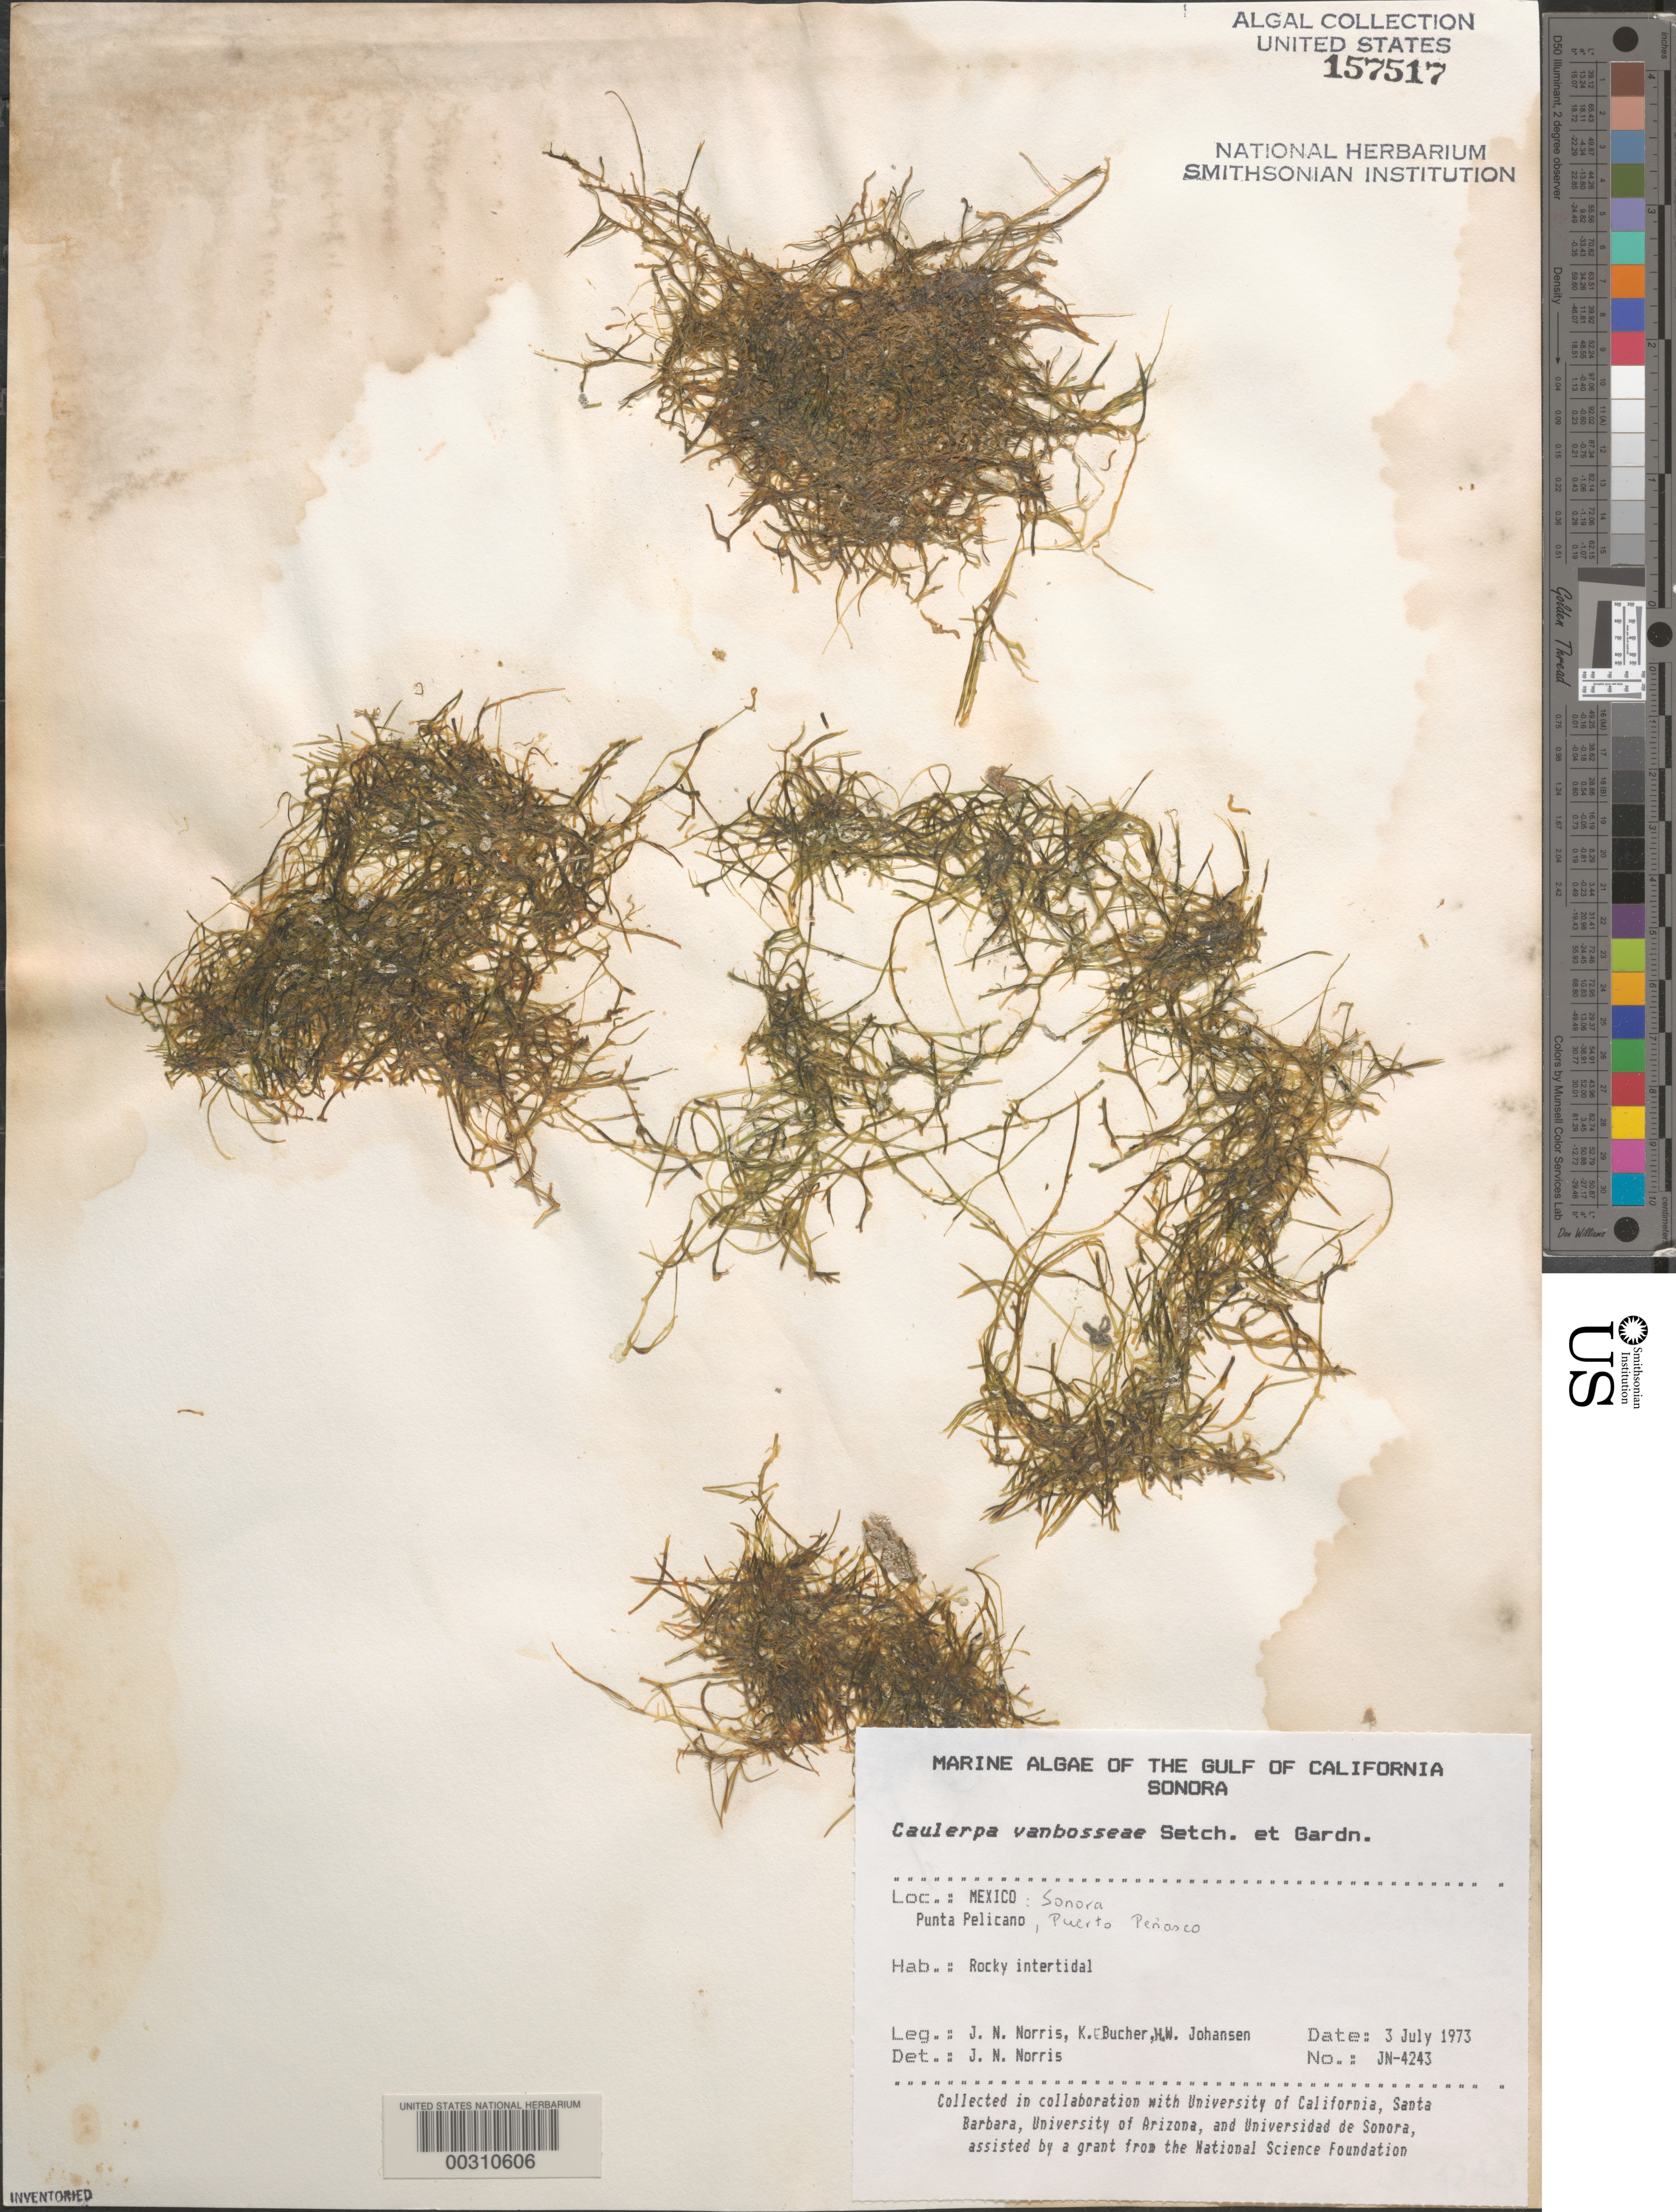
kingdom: Plantae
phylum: Chlorophyta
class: Ulvophyceae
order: Ulvales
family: Ulvaceae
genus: Ulva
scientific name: Ulva linza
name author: L.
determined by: Algae name updating Project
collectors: J. N. Norris, K. E. Bucher & H. Johansen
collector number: JN-4243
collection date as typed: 03 Jul 1973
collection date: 1973-07-03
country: Mexico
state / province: Sonora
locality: Punta Pelicano, Puerto Penasco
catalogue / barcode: US 157517